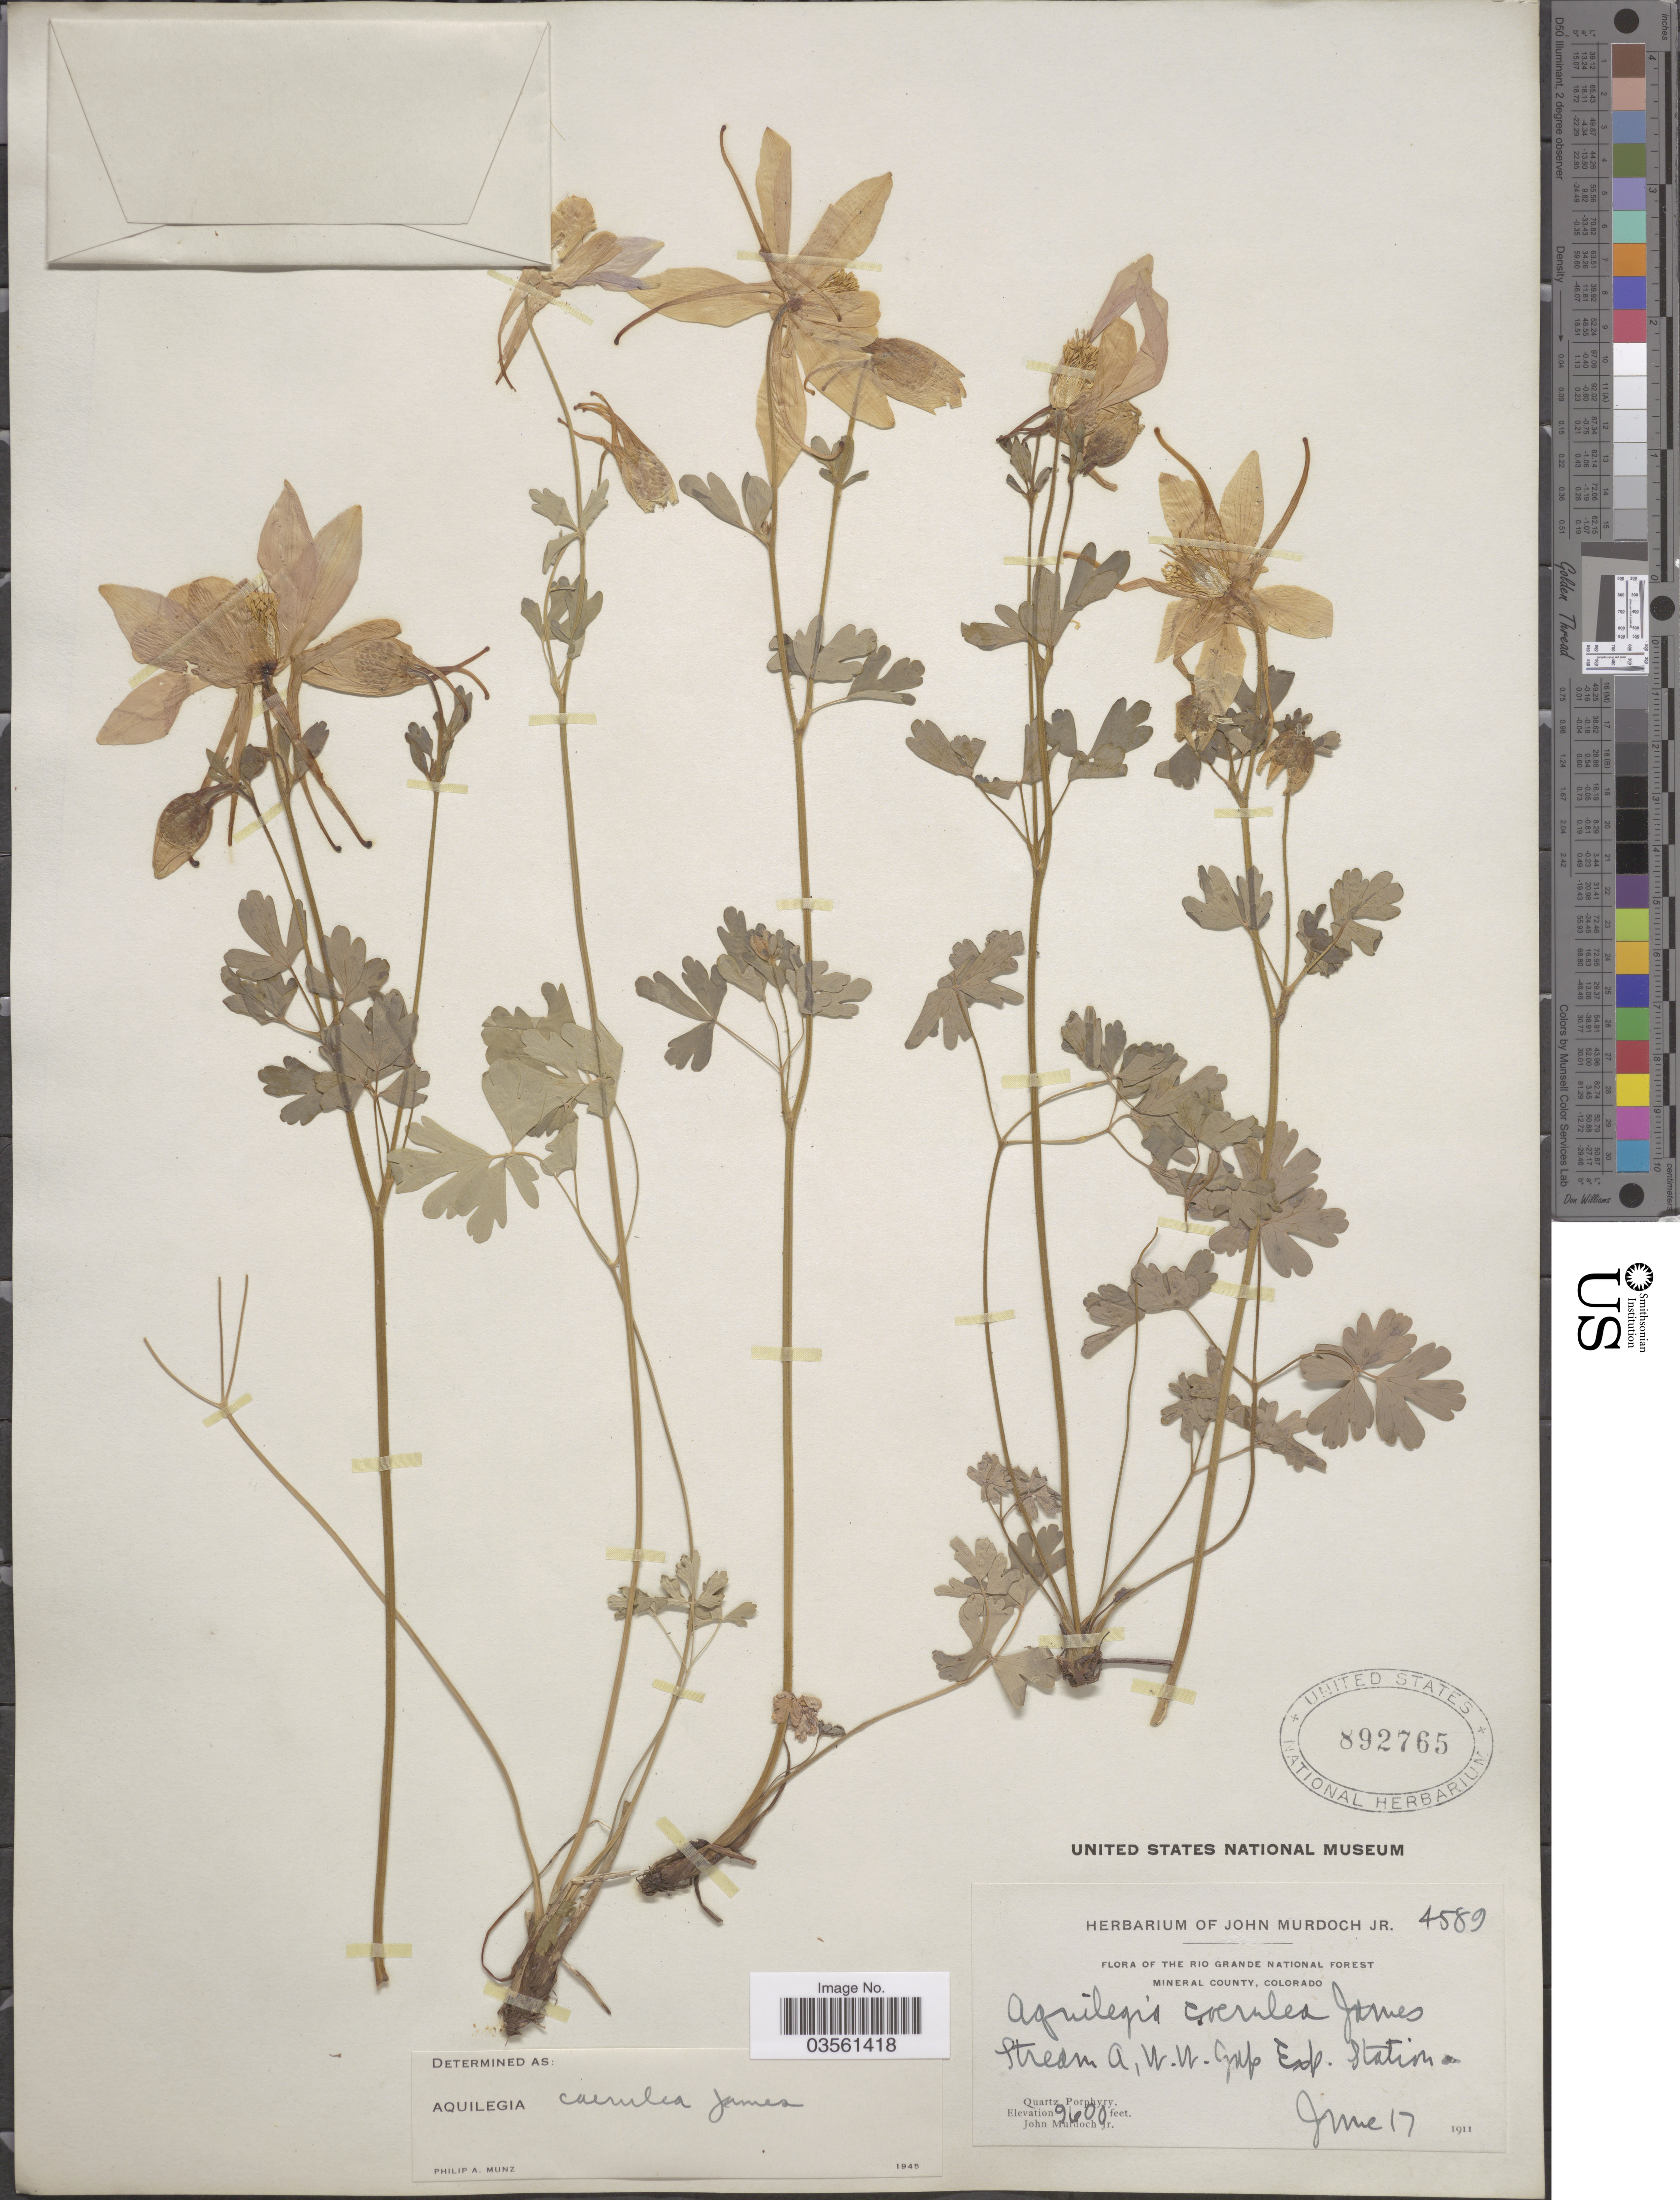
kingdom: Plantae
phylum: Tracheophyta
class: Magnoliopsida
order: Ranunculales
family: Ranunculaceae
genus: Aquilegia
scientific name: Aquilegia coerulea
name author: E. James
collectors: J. Murdoch Jr.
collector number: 4589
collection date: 1911-06-17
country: United States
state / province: Colorado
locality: The Rio Grande National Forest. Mineral County. Stream A, W. W. Gap Exp. Station.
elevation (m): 2926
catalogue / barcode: US 892765